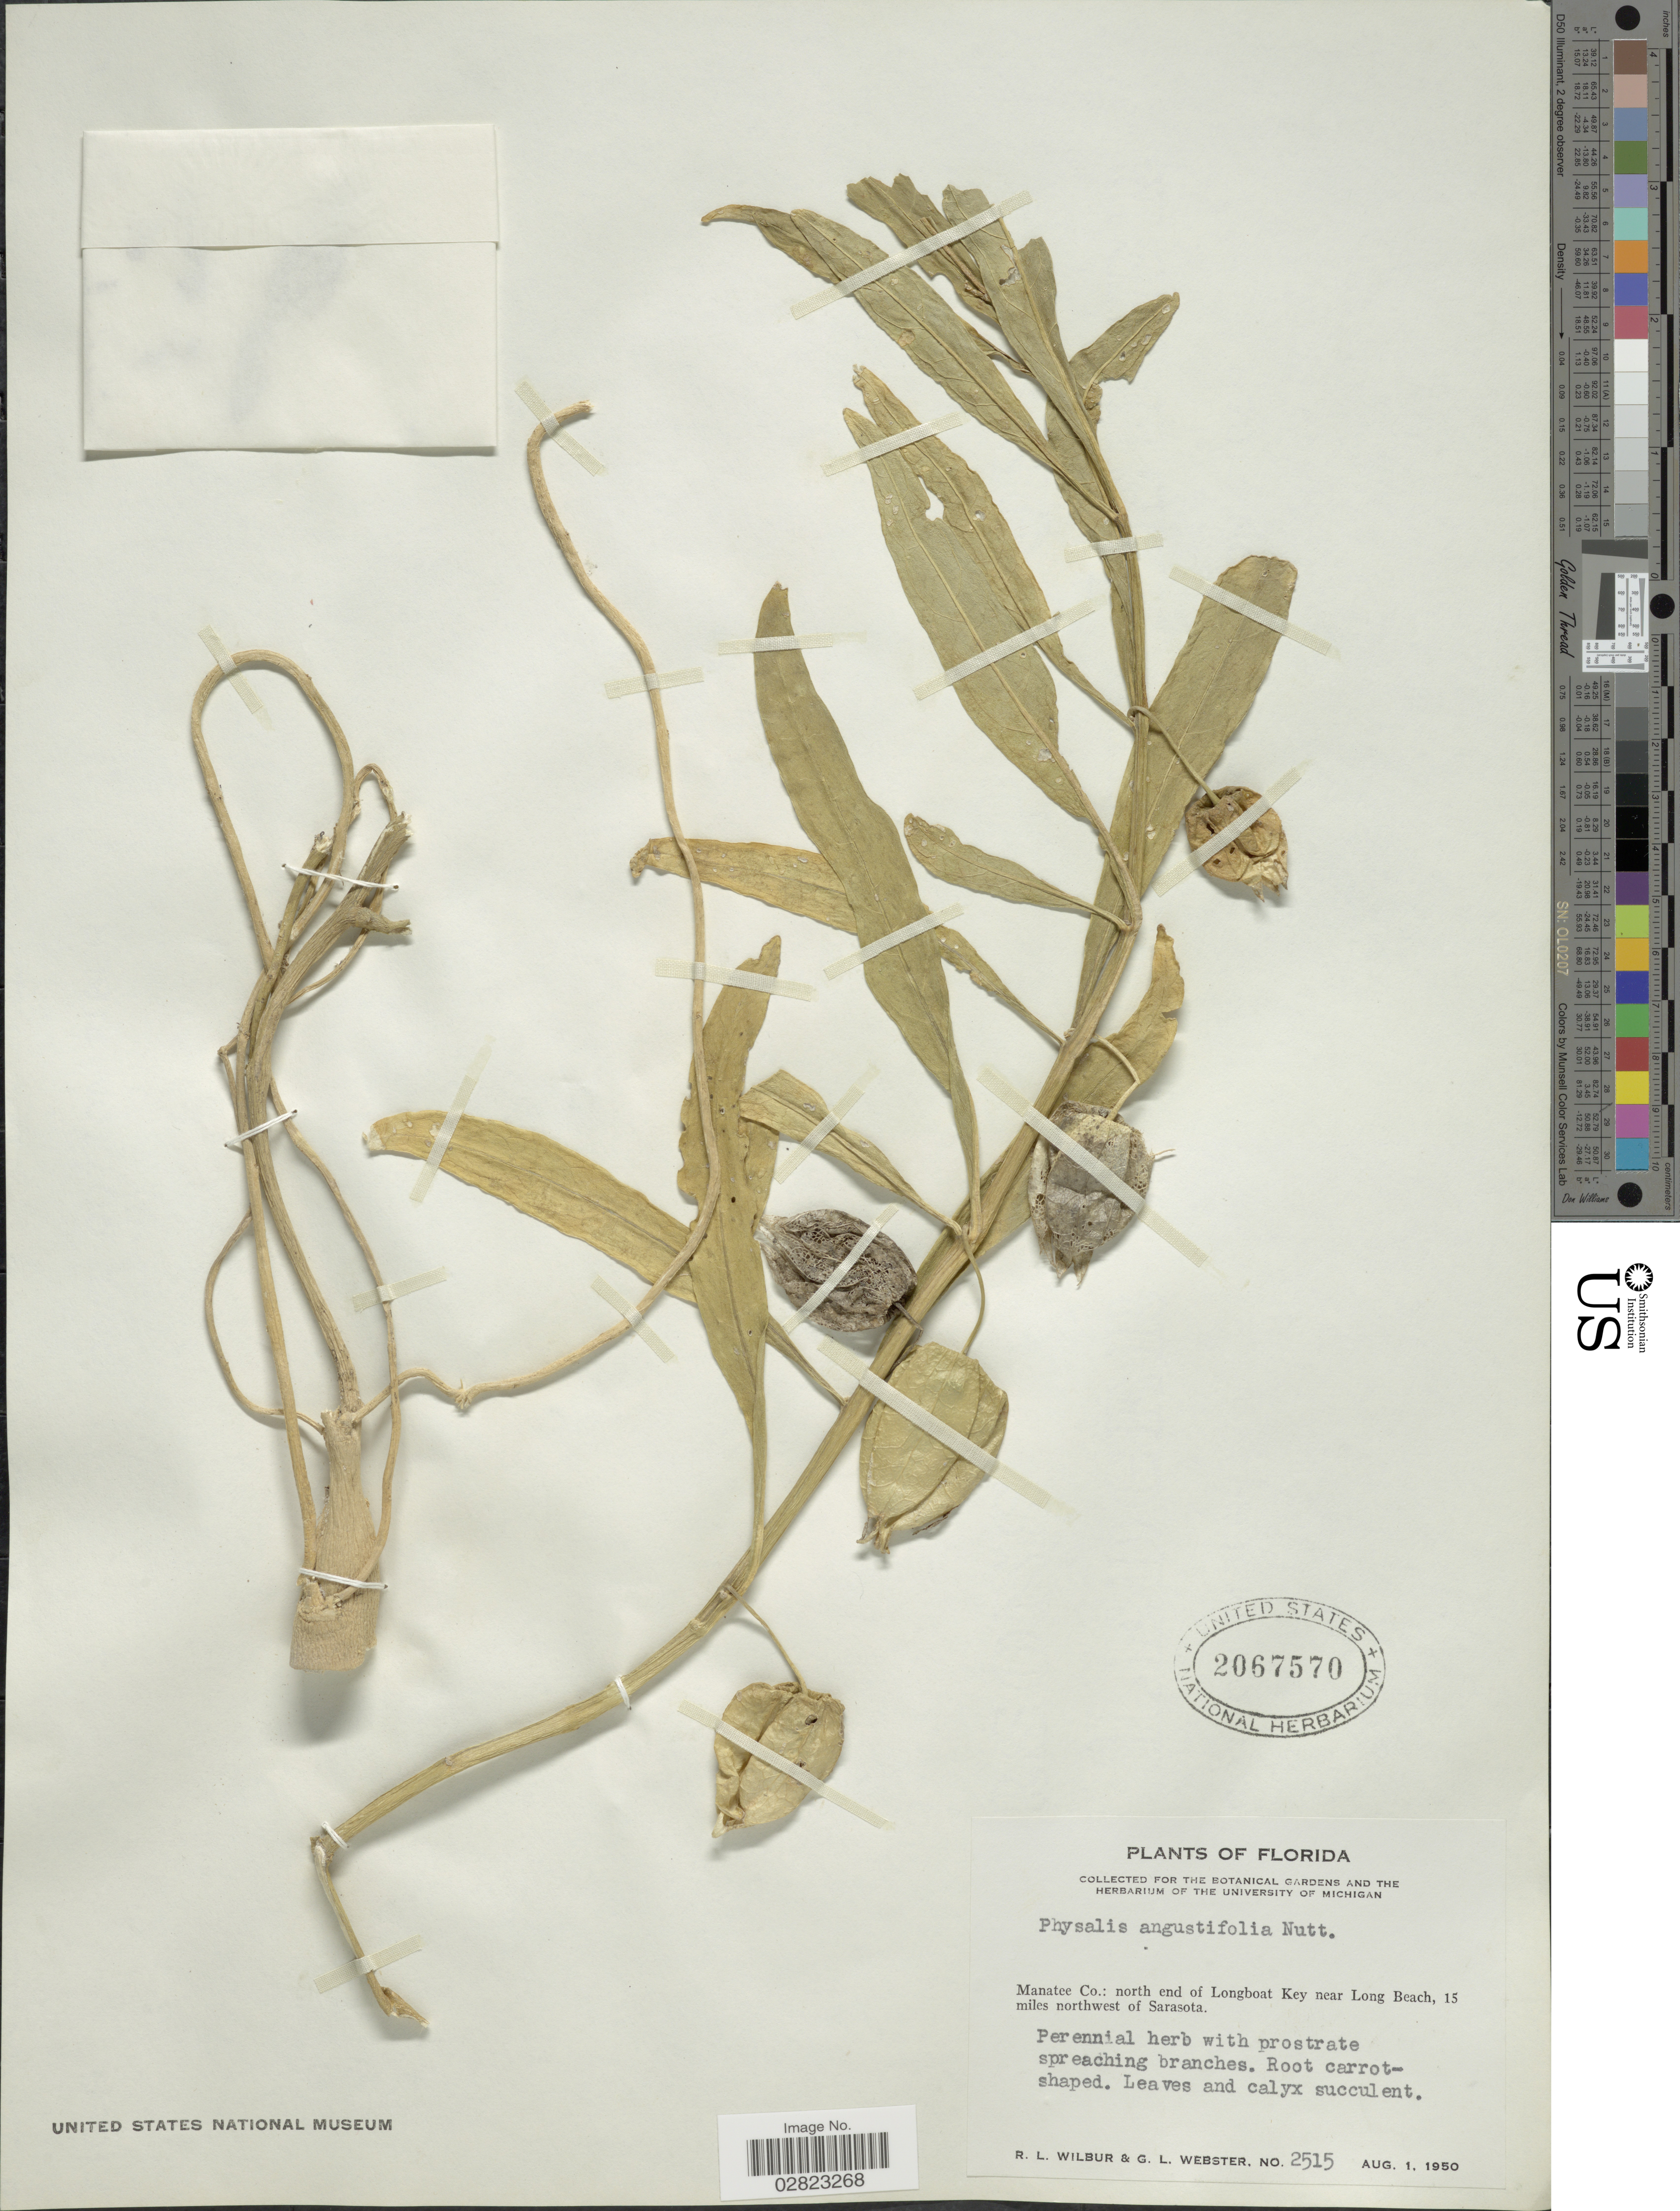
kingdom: Plantae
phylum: Tracheophyta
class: Magnoliopsida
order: Solanales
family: Solanaceae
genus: Physalis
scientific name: Physalis elliottii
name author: Kunze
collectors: R. L. Wilbur & G. L. Webster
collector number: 2515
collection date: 1950-08-01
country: United States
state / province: Florida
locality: Manatee Co.: north end of Longboat Key near Long Beach, 15 miles northwest of Sarasota.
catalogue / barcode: US 2067570